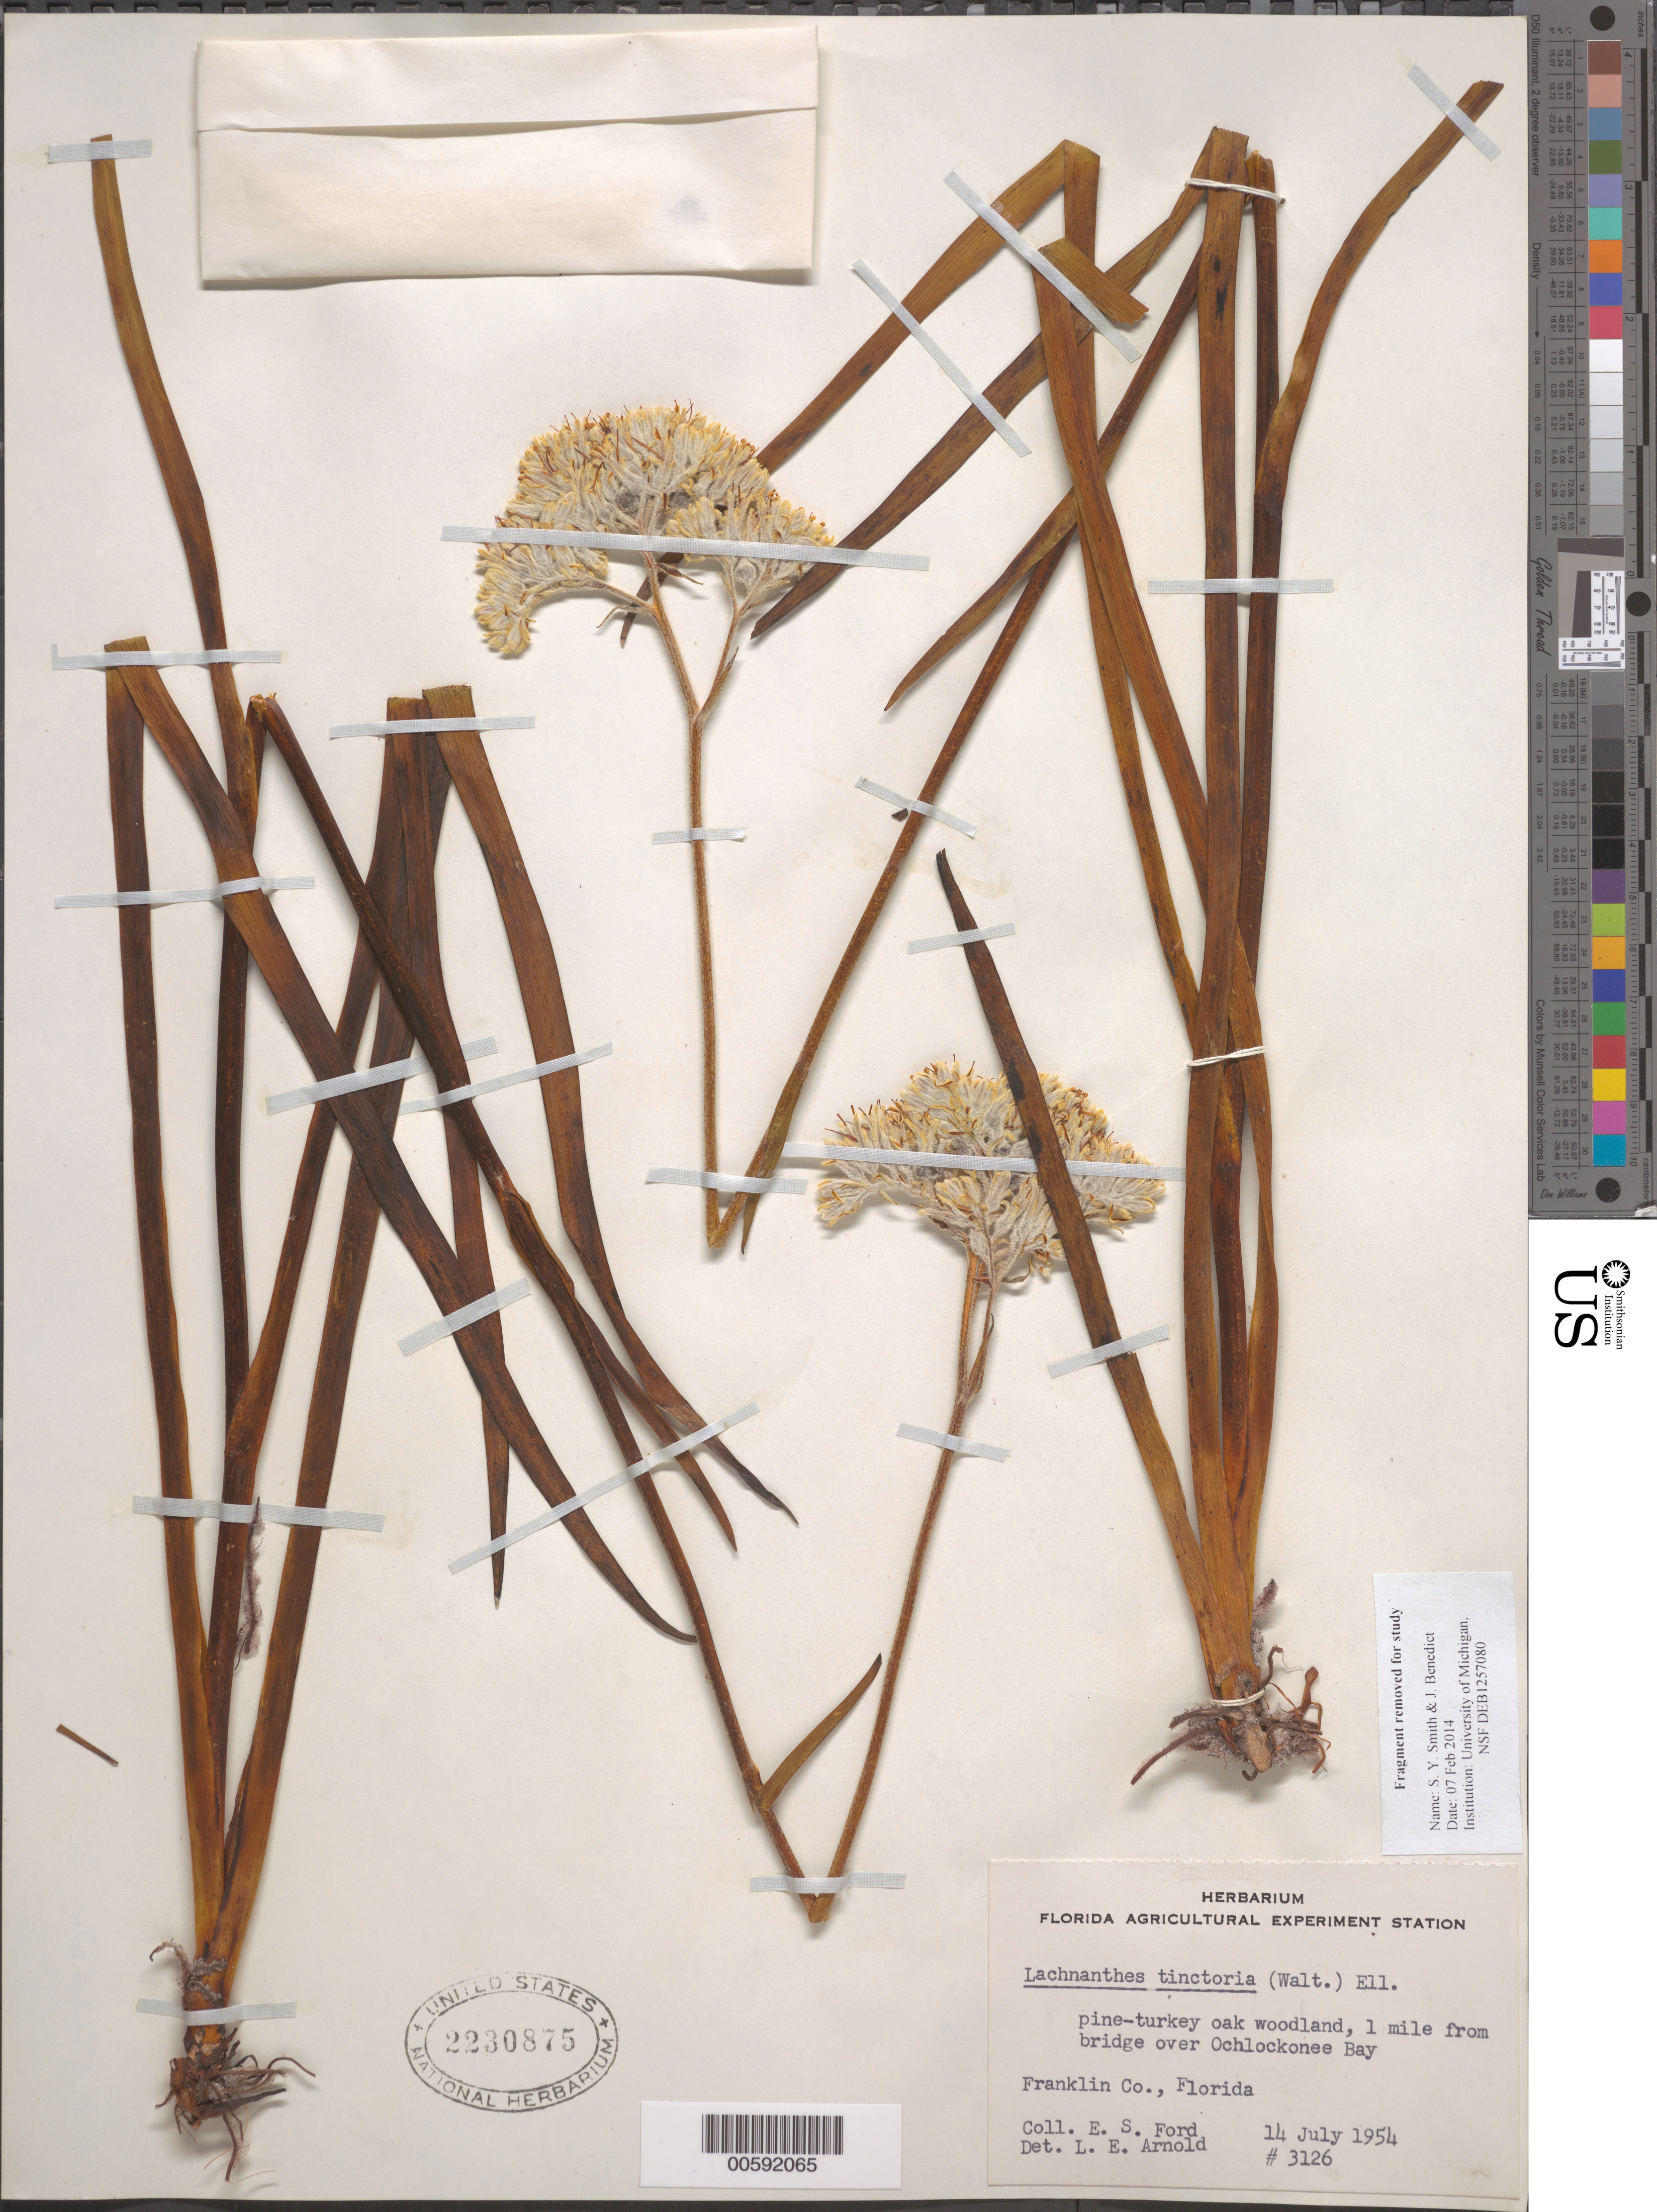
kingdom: Plantae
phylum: Tracheophyta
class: Liliopsida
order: Commelinales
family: Haemodoraceae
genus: Lachnanthes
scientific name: Lachnanthes tinctoria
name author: (Walter ex J.F. Gmel.) Elliott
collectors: E. Ford & L. E. Arnold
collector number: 3126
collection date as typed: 14 Jul 1954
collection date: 1954-07-14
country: United States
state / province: Florida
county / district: Franklin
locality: Bridge over Ochlockonee Bay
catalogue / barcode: US 2230875